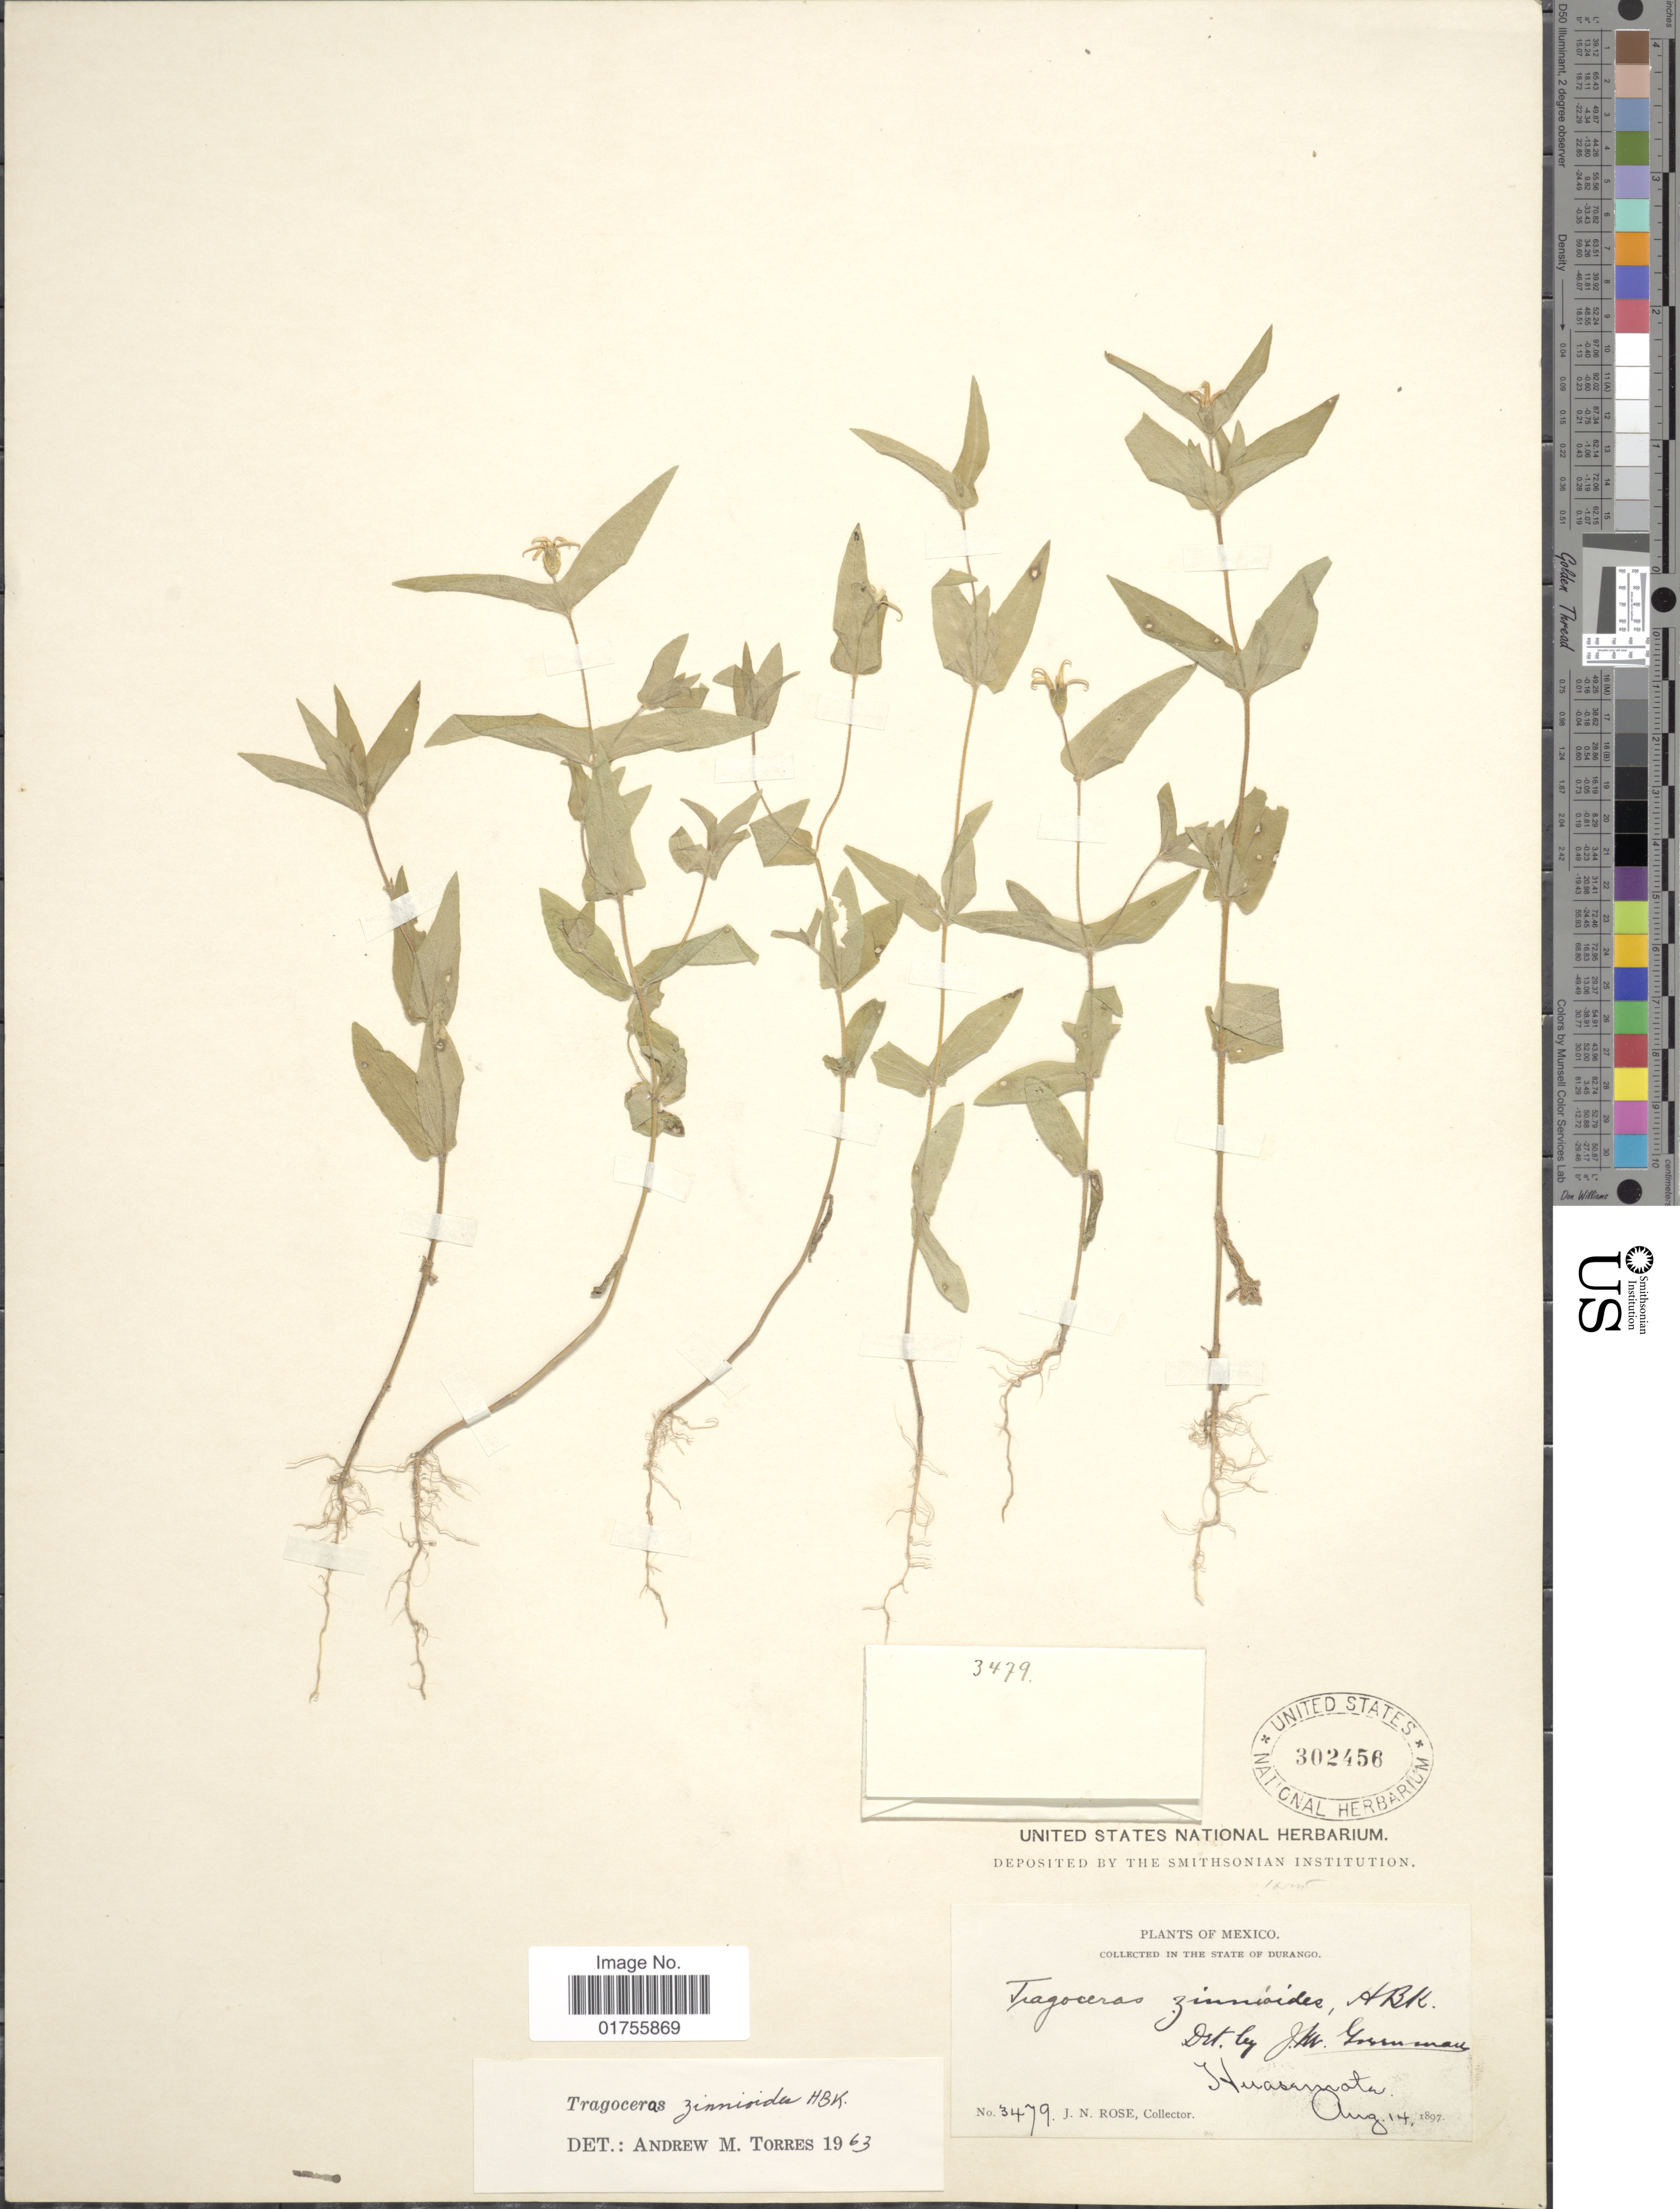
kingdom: Plantae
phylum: Tracheophyta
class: Magnoliopsida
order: Asterales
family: Asteraceae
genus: Tragoceros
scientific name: Tragoceros zinnioides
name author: Kunth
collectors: J. N. Rose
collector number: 3479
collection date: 1897-08-14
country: Mexico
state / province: Durango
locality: In the State of Durango, Huasarnota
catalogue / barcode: US 302456